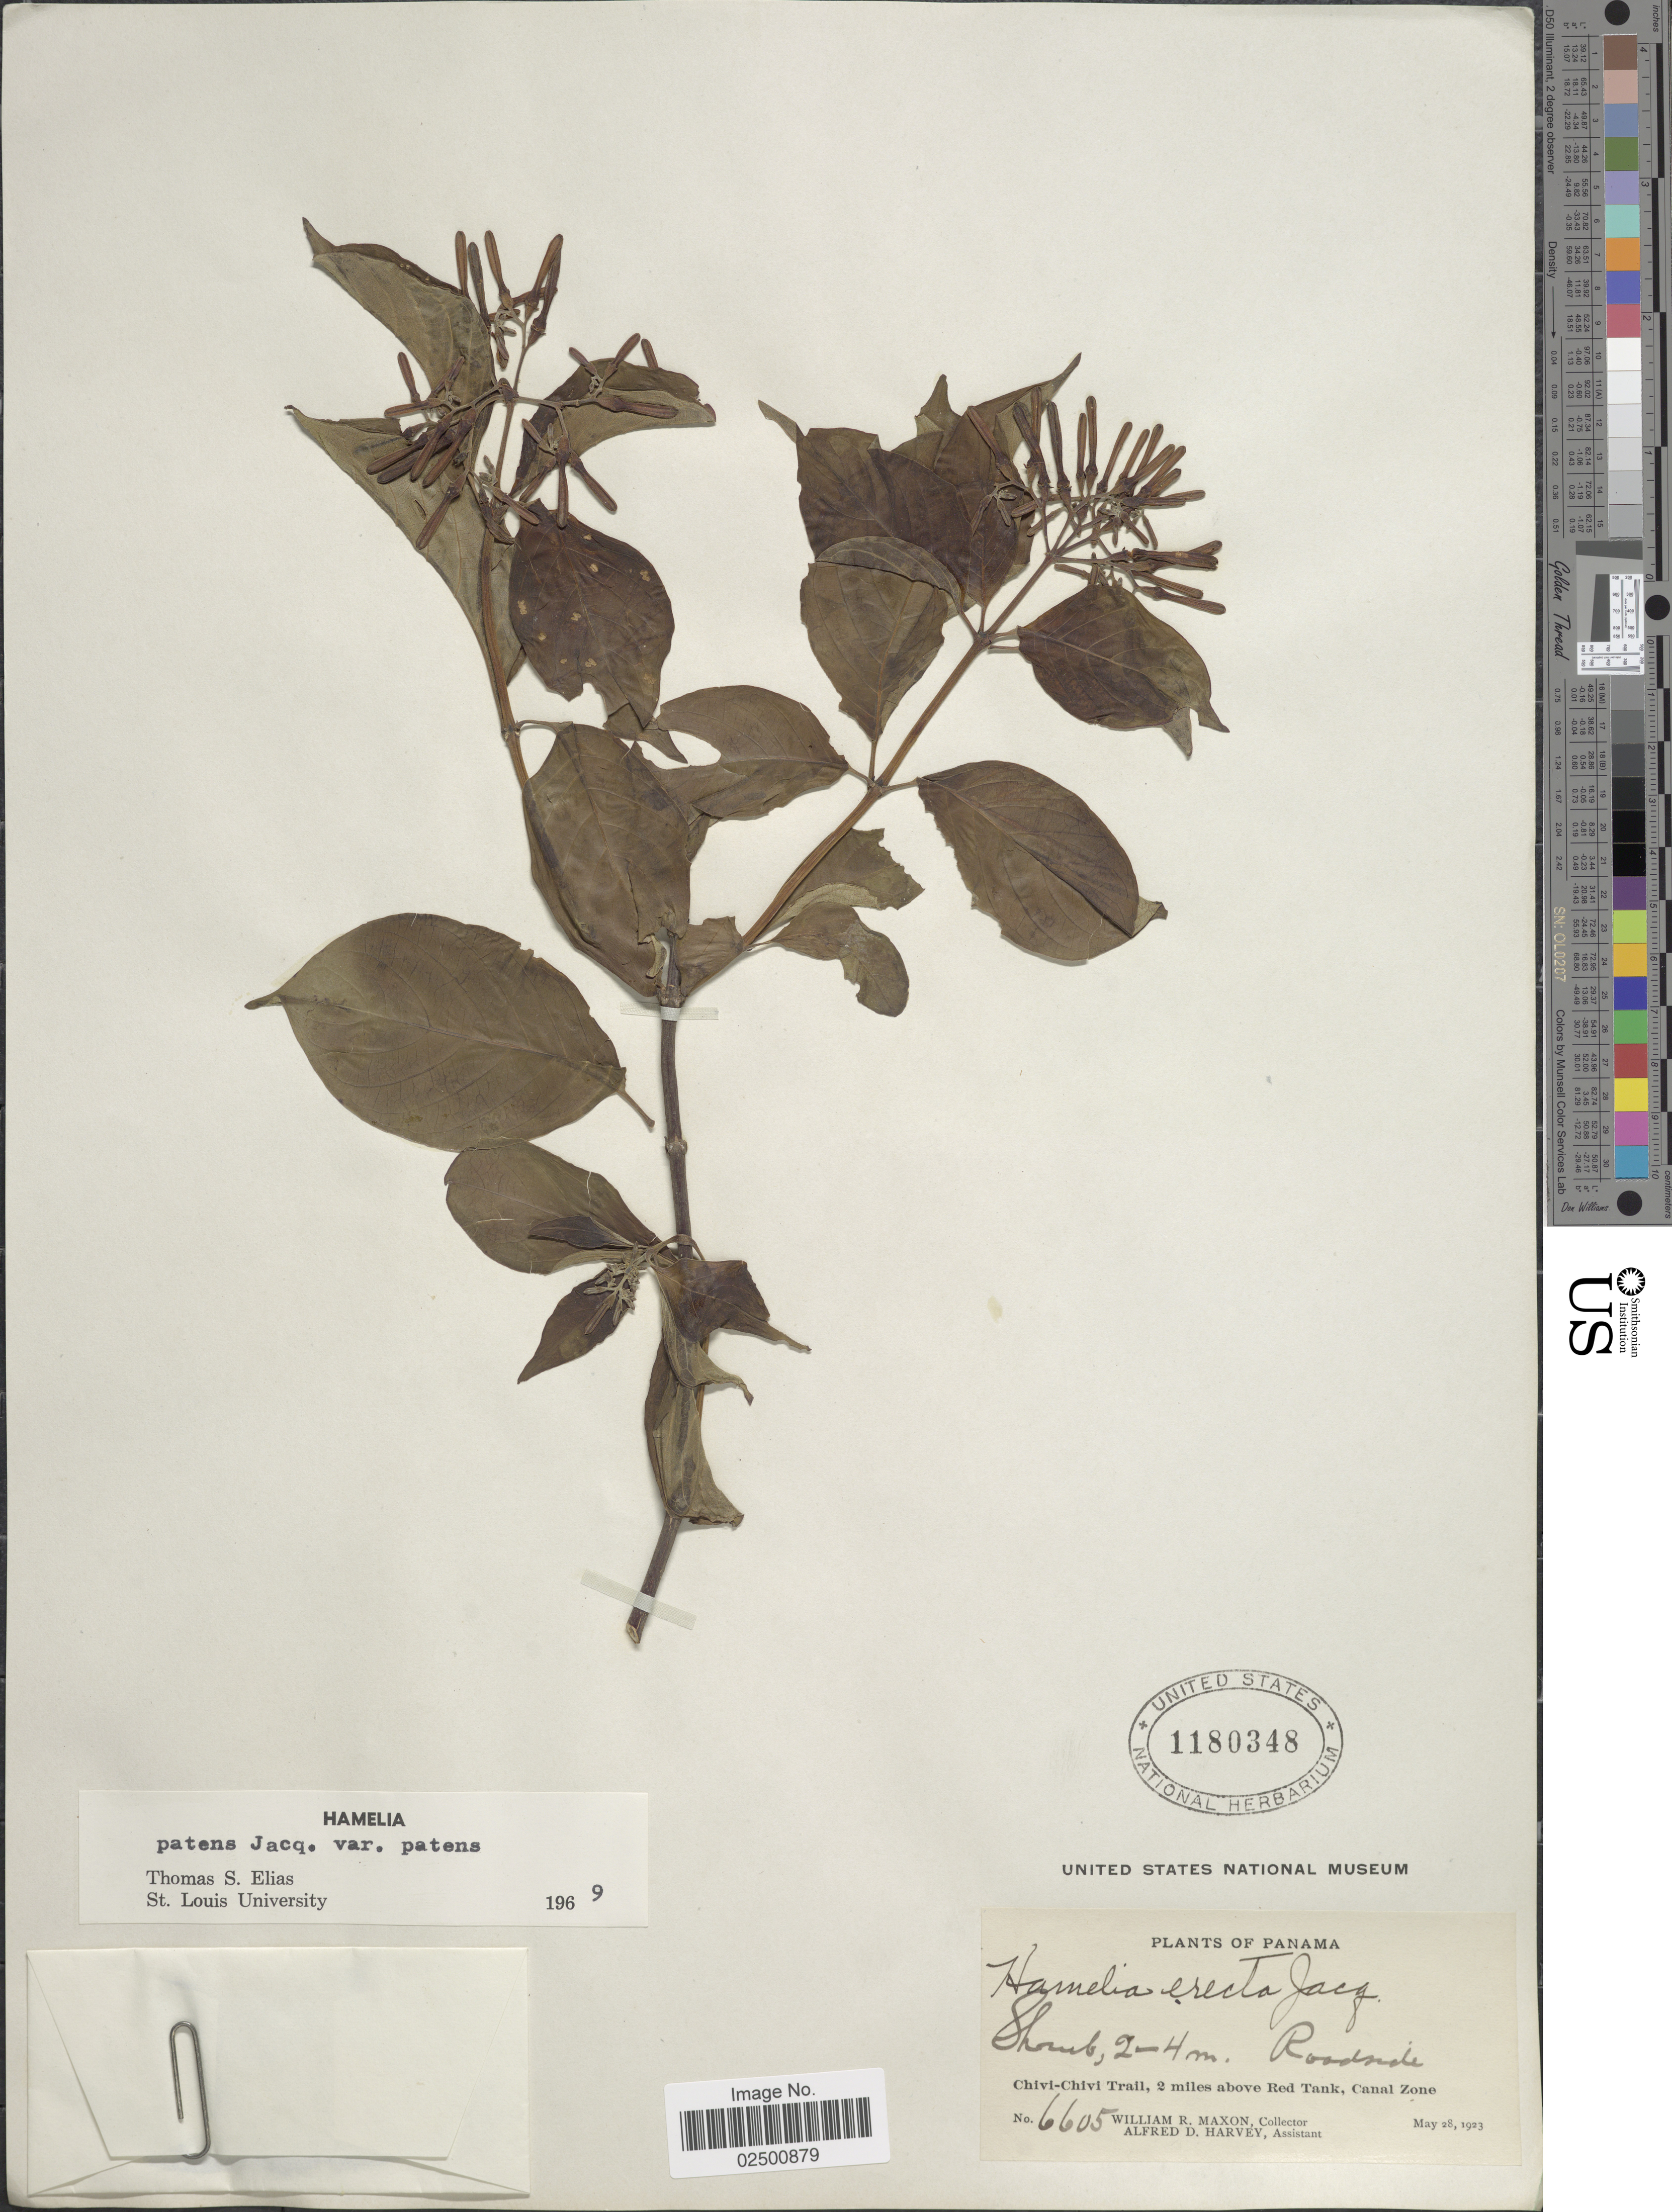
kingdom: Plantae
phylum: Tracheophyta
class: Magnoliopsida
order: Gentianales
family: Rubiaceae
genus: Hamelia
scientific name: Hamelia patens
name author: Jacq.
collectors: W. R. Maxon & A. D. Harvey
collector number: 6605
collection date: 1923-05-28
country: Panama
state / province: Colón / Panamá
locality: Chivi-Chivi Trail, 2 miles above Red Tank, Canal Zone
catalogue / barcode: US 1180348